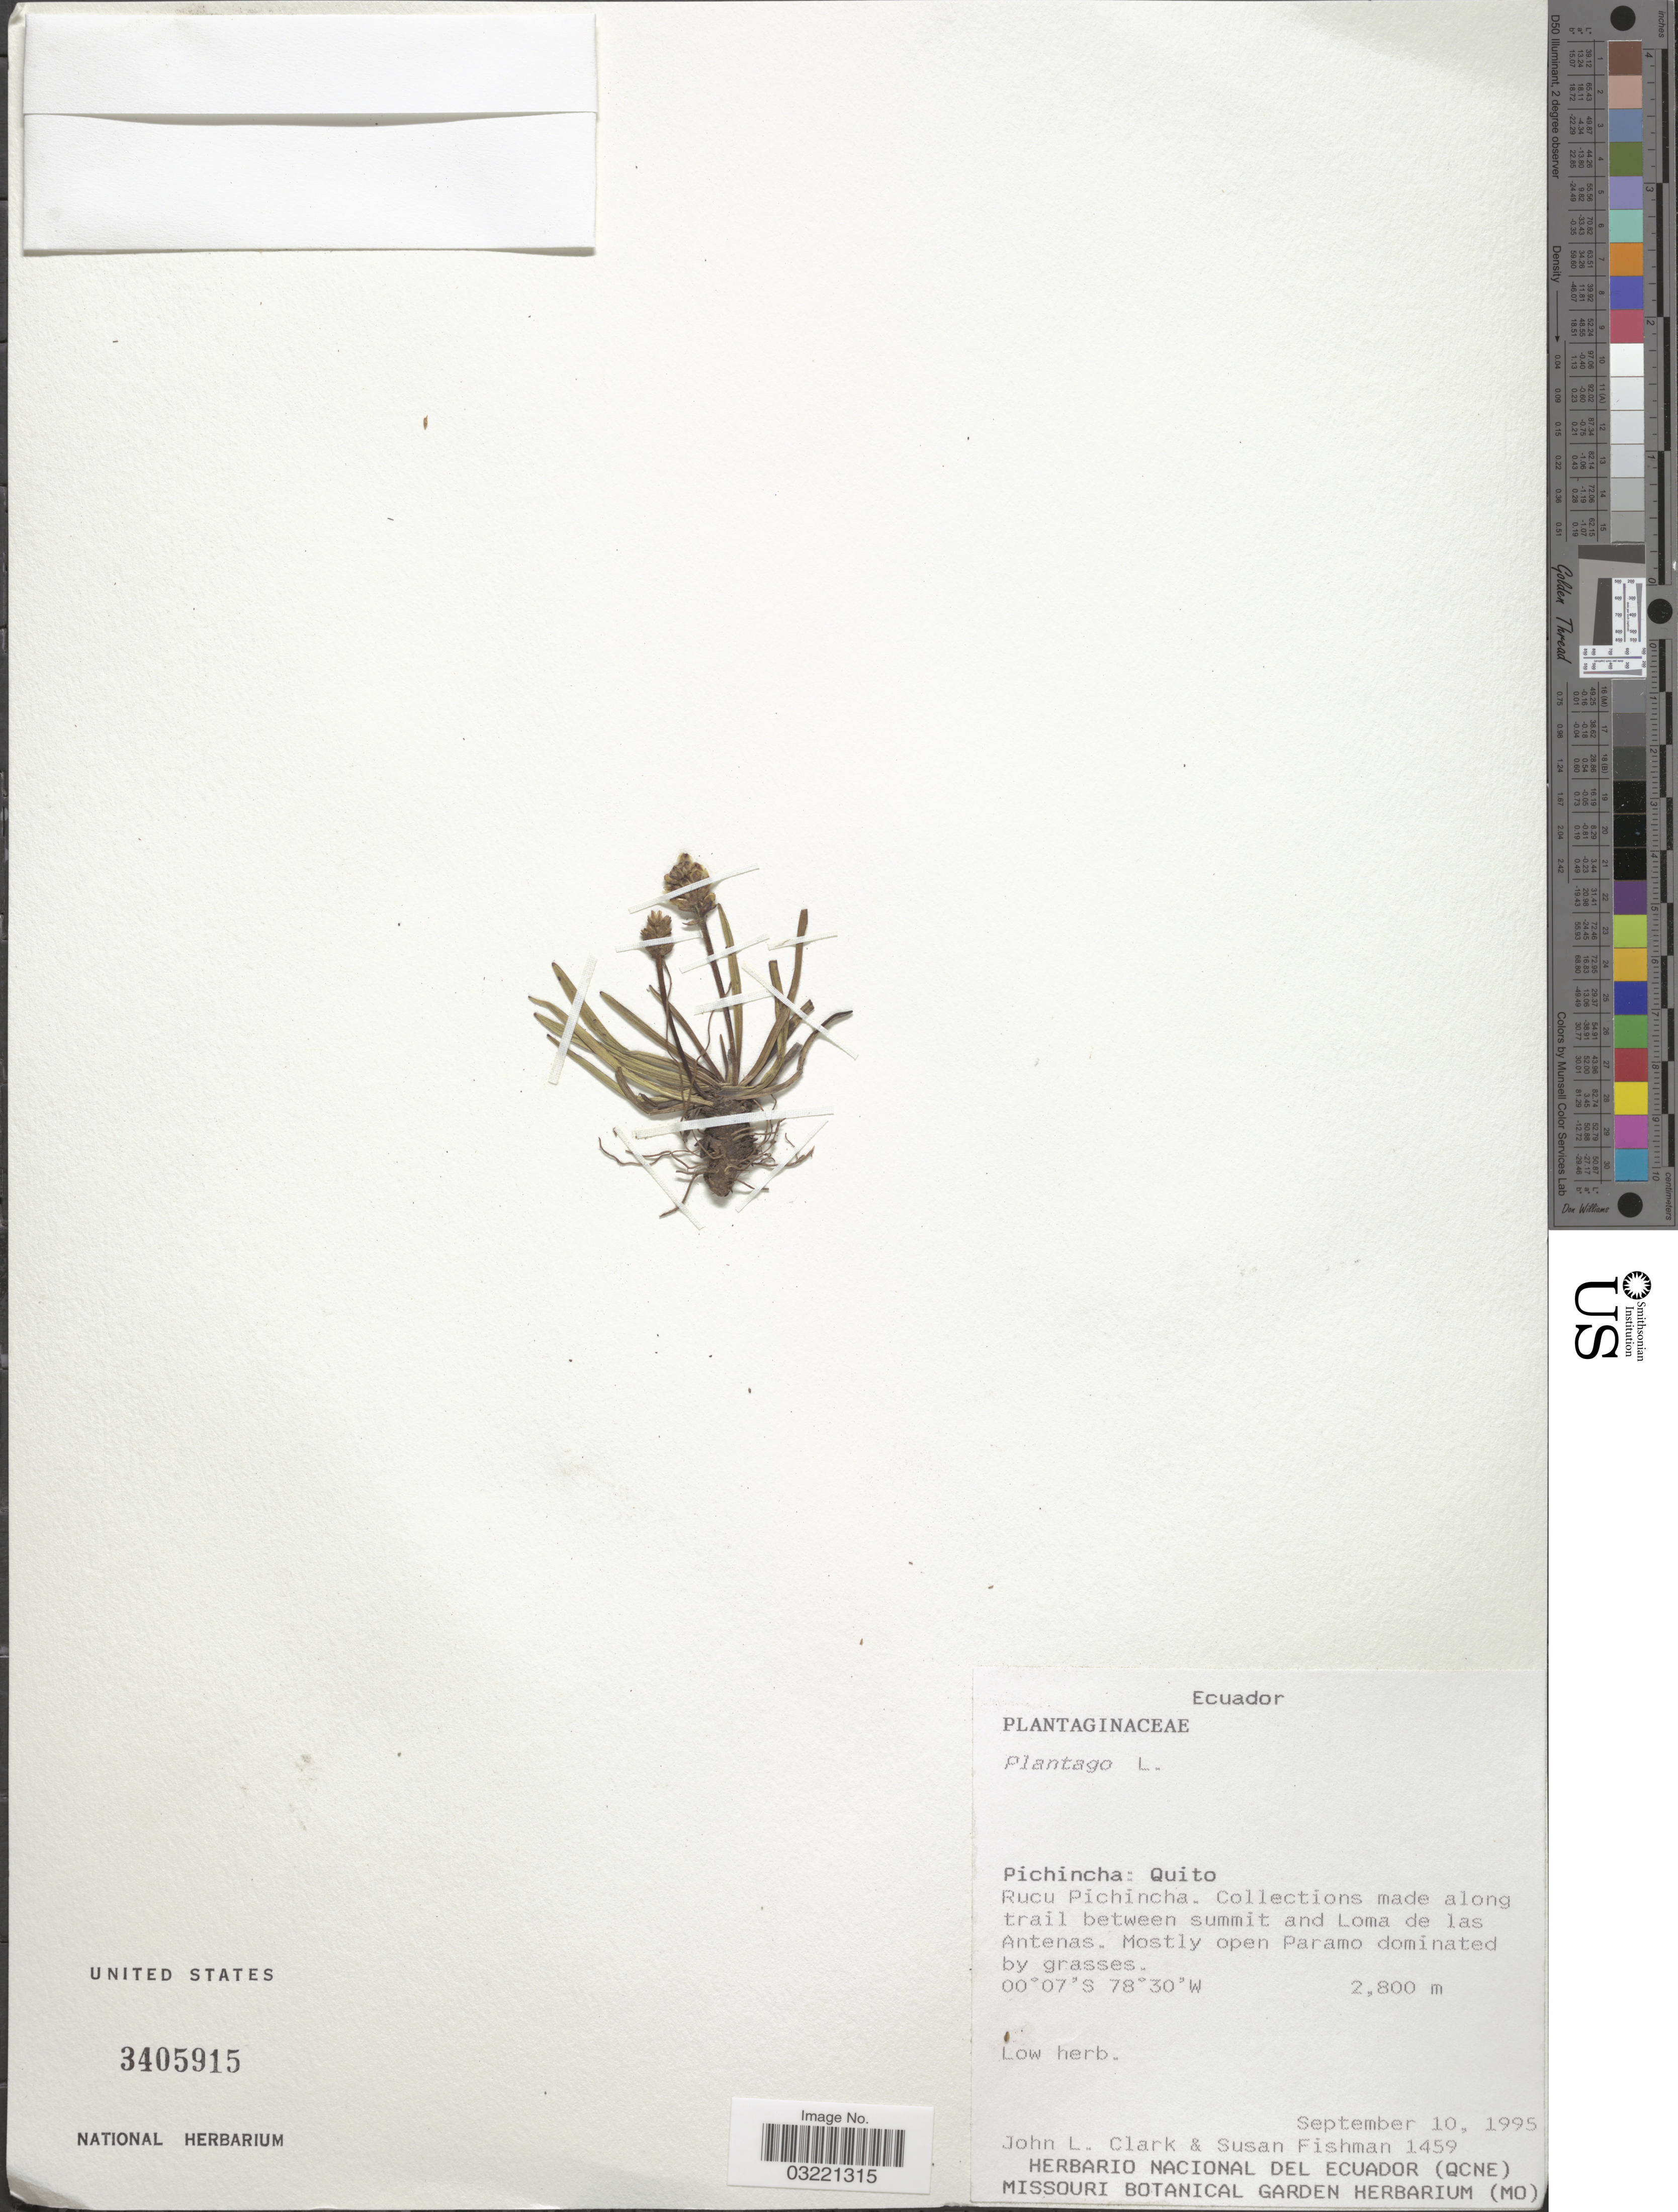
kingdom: Plantae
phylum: Tracheophyta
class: Magnoliopsida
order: Lamiales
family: Plantaginaceae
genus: Plantago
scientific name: Plantago sp.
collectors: J. L. Clark & S. Fishman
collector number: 1459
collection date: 1995-09-10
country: Ecuador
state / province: Pichincha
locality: Quito, Rucu Pichincha. Along trail between summit and Loma de las Antenas.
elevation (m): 2800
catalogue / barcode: US 3405915